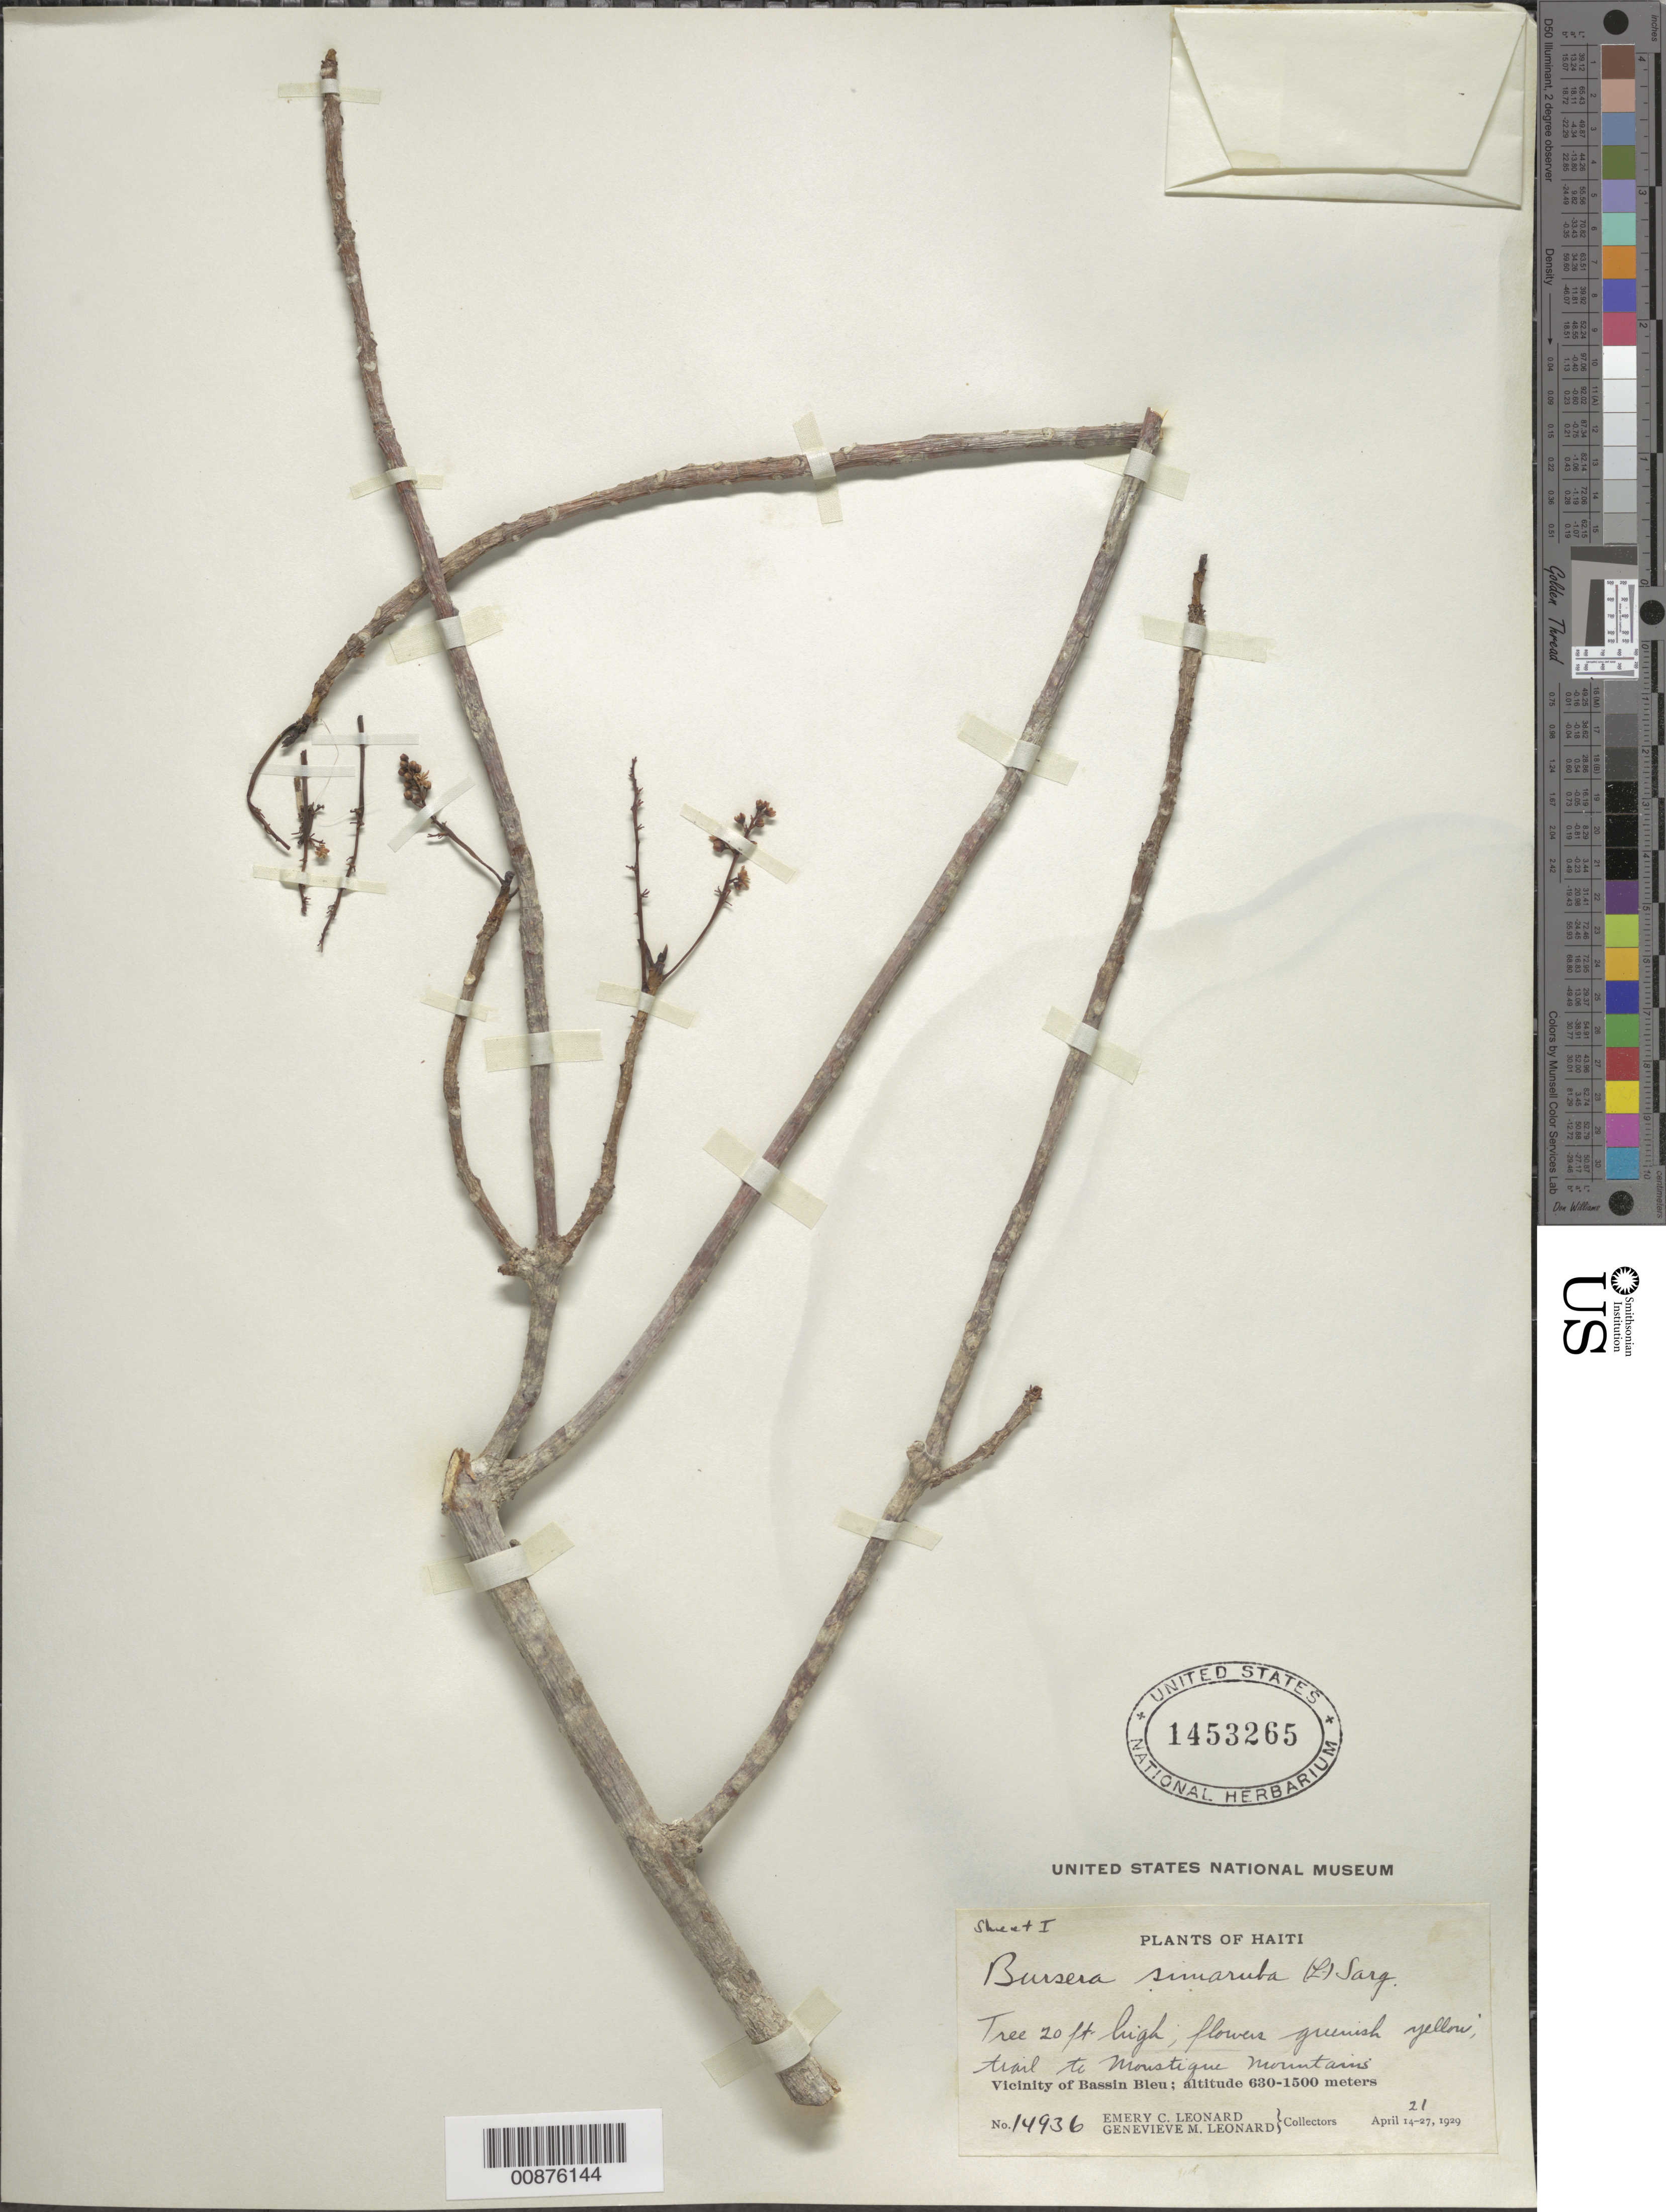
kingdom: Plantae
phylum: Tracheophyta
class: Magnoliopsida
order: Sapindales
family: Burseraceae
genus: Bursera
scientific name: Bursera simaruba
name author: (L.) Sarg.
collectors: E. C. Leonard & G. M. Leonard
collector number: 14936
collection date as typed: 21 Apr 1929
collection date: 1929-04-21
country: Haiti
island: Hispaniola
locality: Vicinity of Bassin Bleu, trail to Moustique Mountains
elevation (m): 630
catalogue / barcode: US 1453265